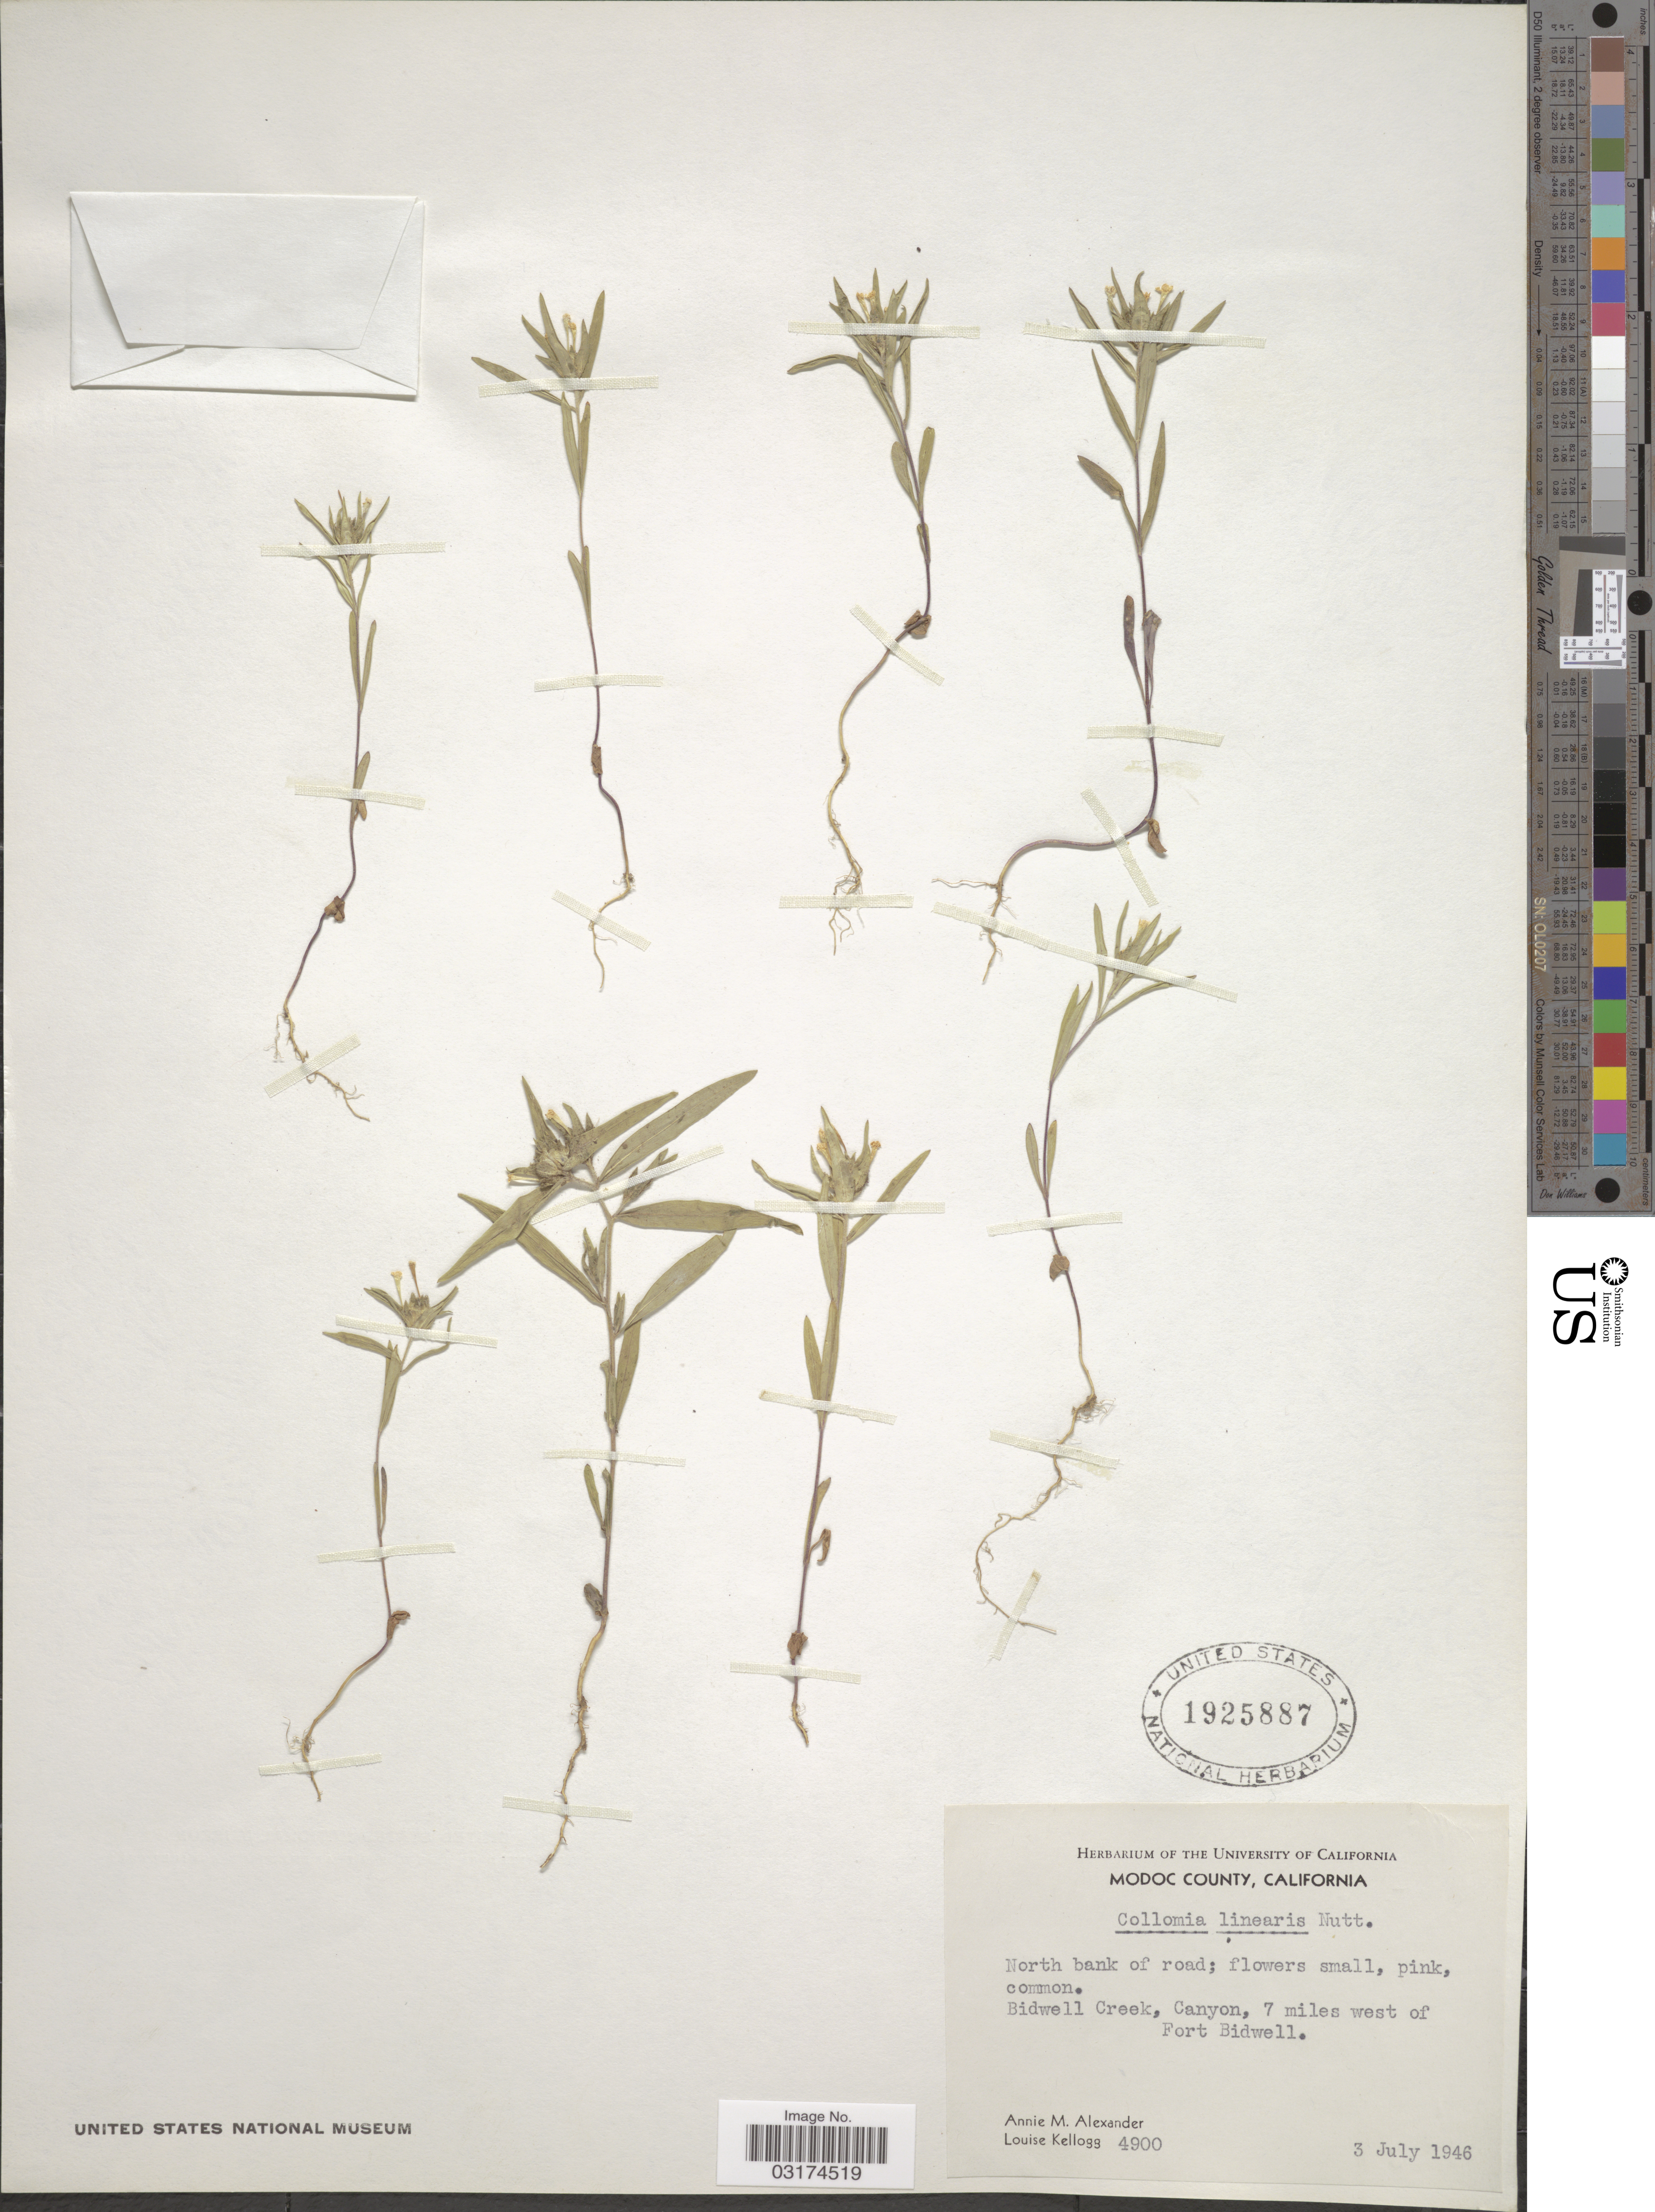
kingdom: Plantae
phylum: Tracheophyta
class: Magnoliopsida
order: Ericales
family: Polemoniaceae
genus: Collomia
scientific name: Collomia linearis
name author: Nutt.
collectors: A. M. Alexander & L. Kellogg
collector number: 4900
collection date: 1946-07-03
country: United States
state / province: California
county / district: Modoc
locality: North bank of road. Bidwell creek, Canyon, 7 miles west of Fort Bidwell. Modoc County.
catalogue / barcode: US 1925887